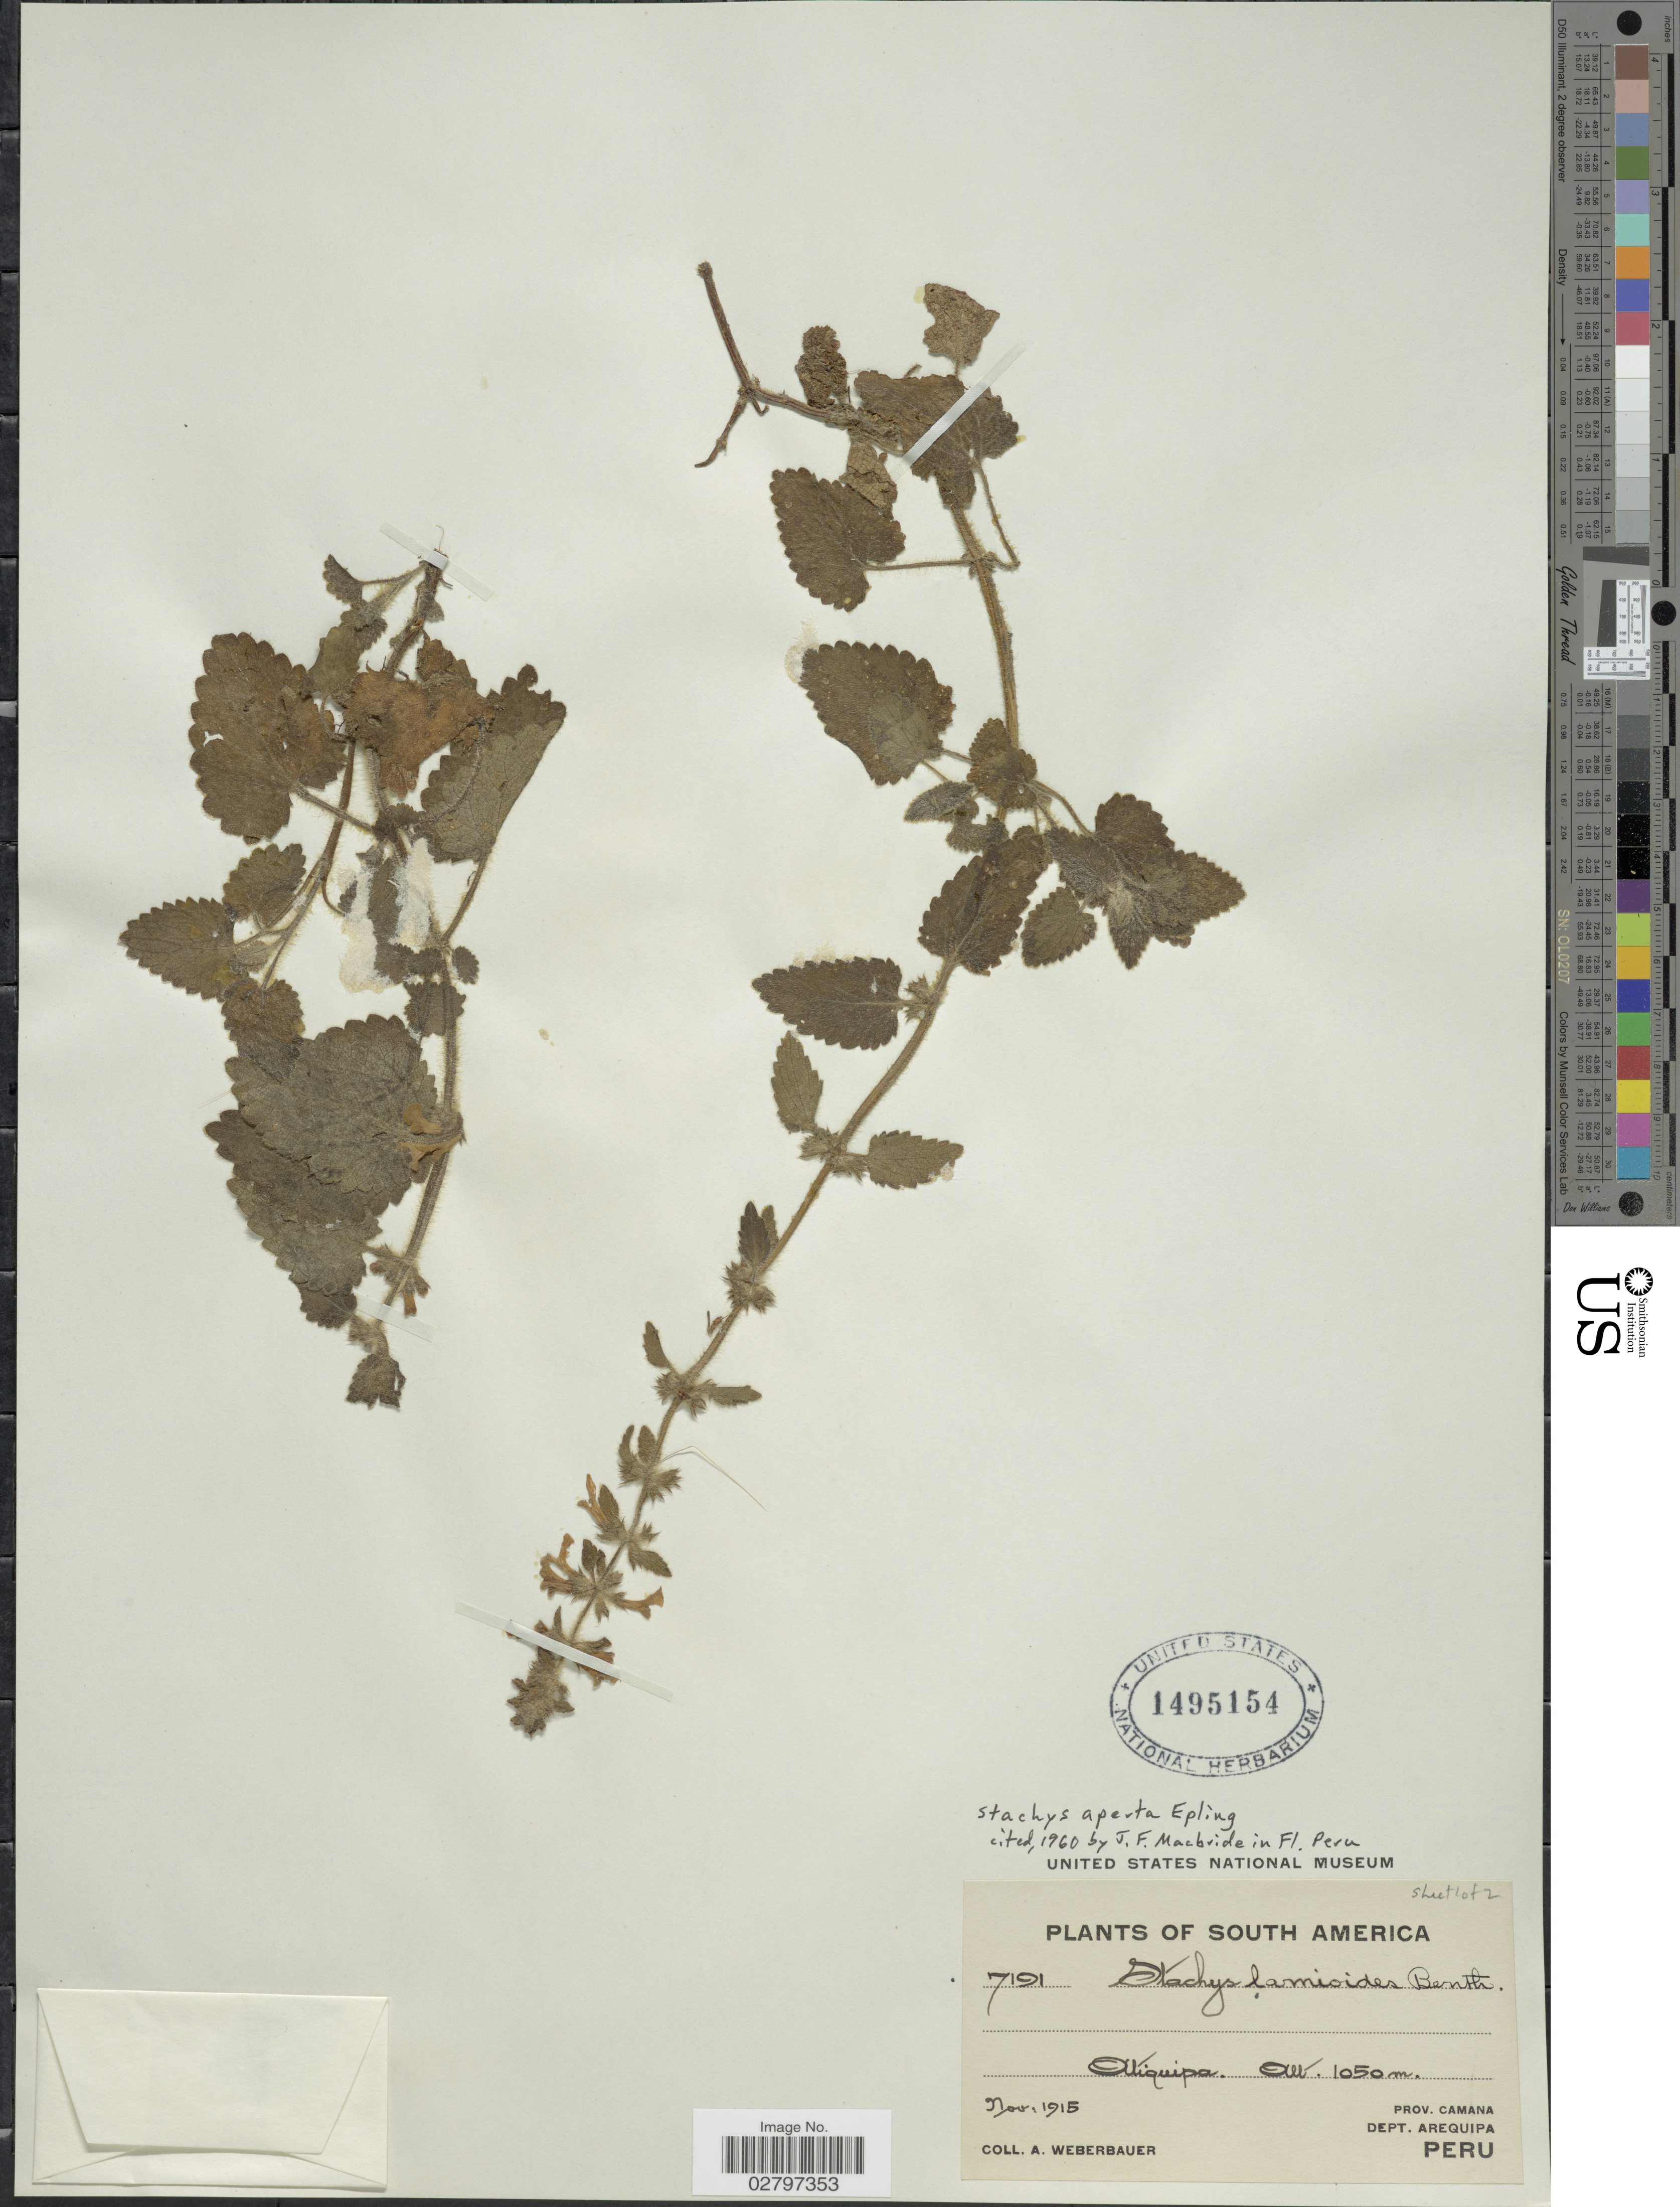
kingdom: Plantae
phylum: Tracheophyta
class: Magnoliopsida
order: Lamiales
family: Lamiaceae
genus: Stachys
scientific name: Stachys aperta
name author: Epling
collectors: A. Weberbauer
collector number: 7191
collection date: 1915-11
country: Peru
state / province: Arequipa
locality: Atiquipa, Prov. Camana, Dept. Arequipa.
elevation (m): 1050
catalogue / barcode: US 1495154